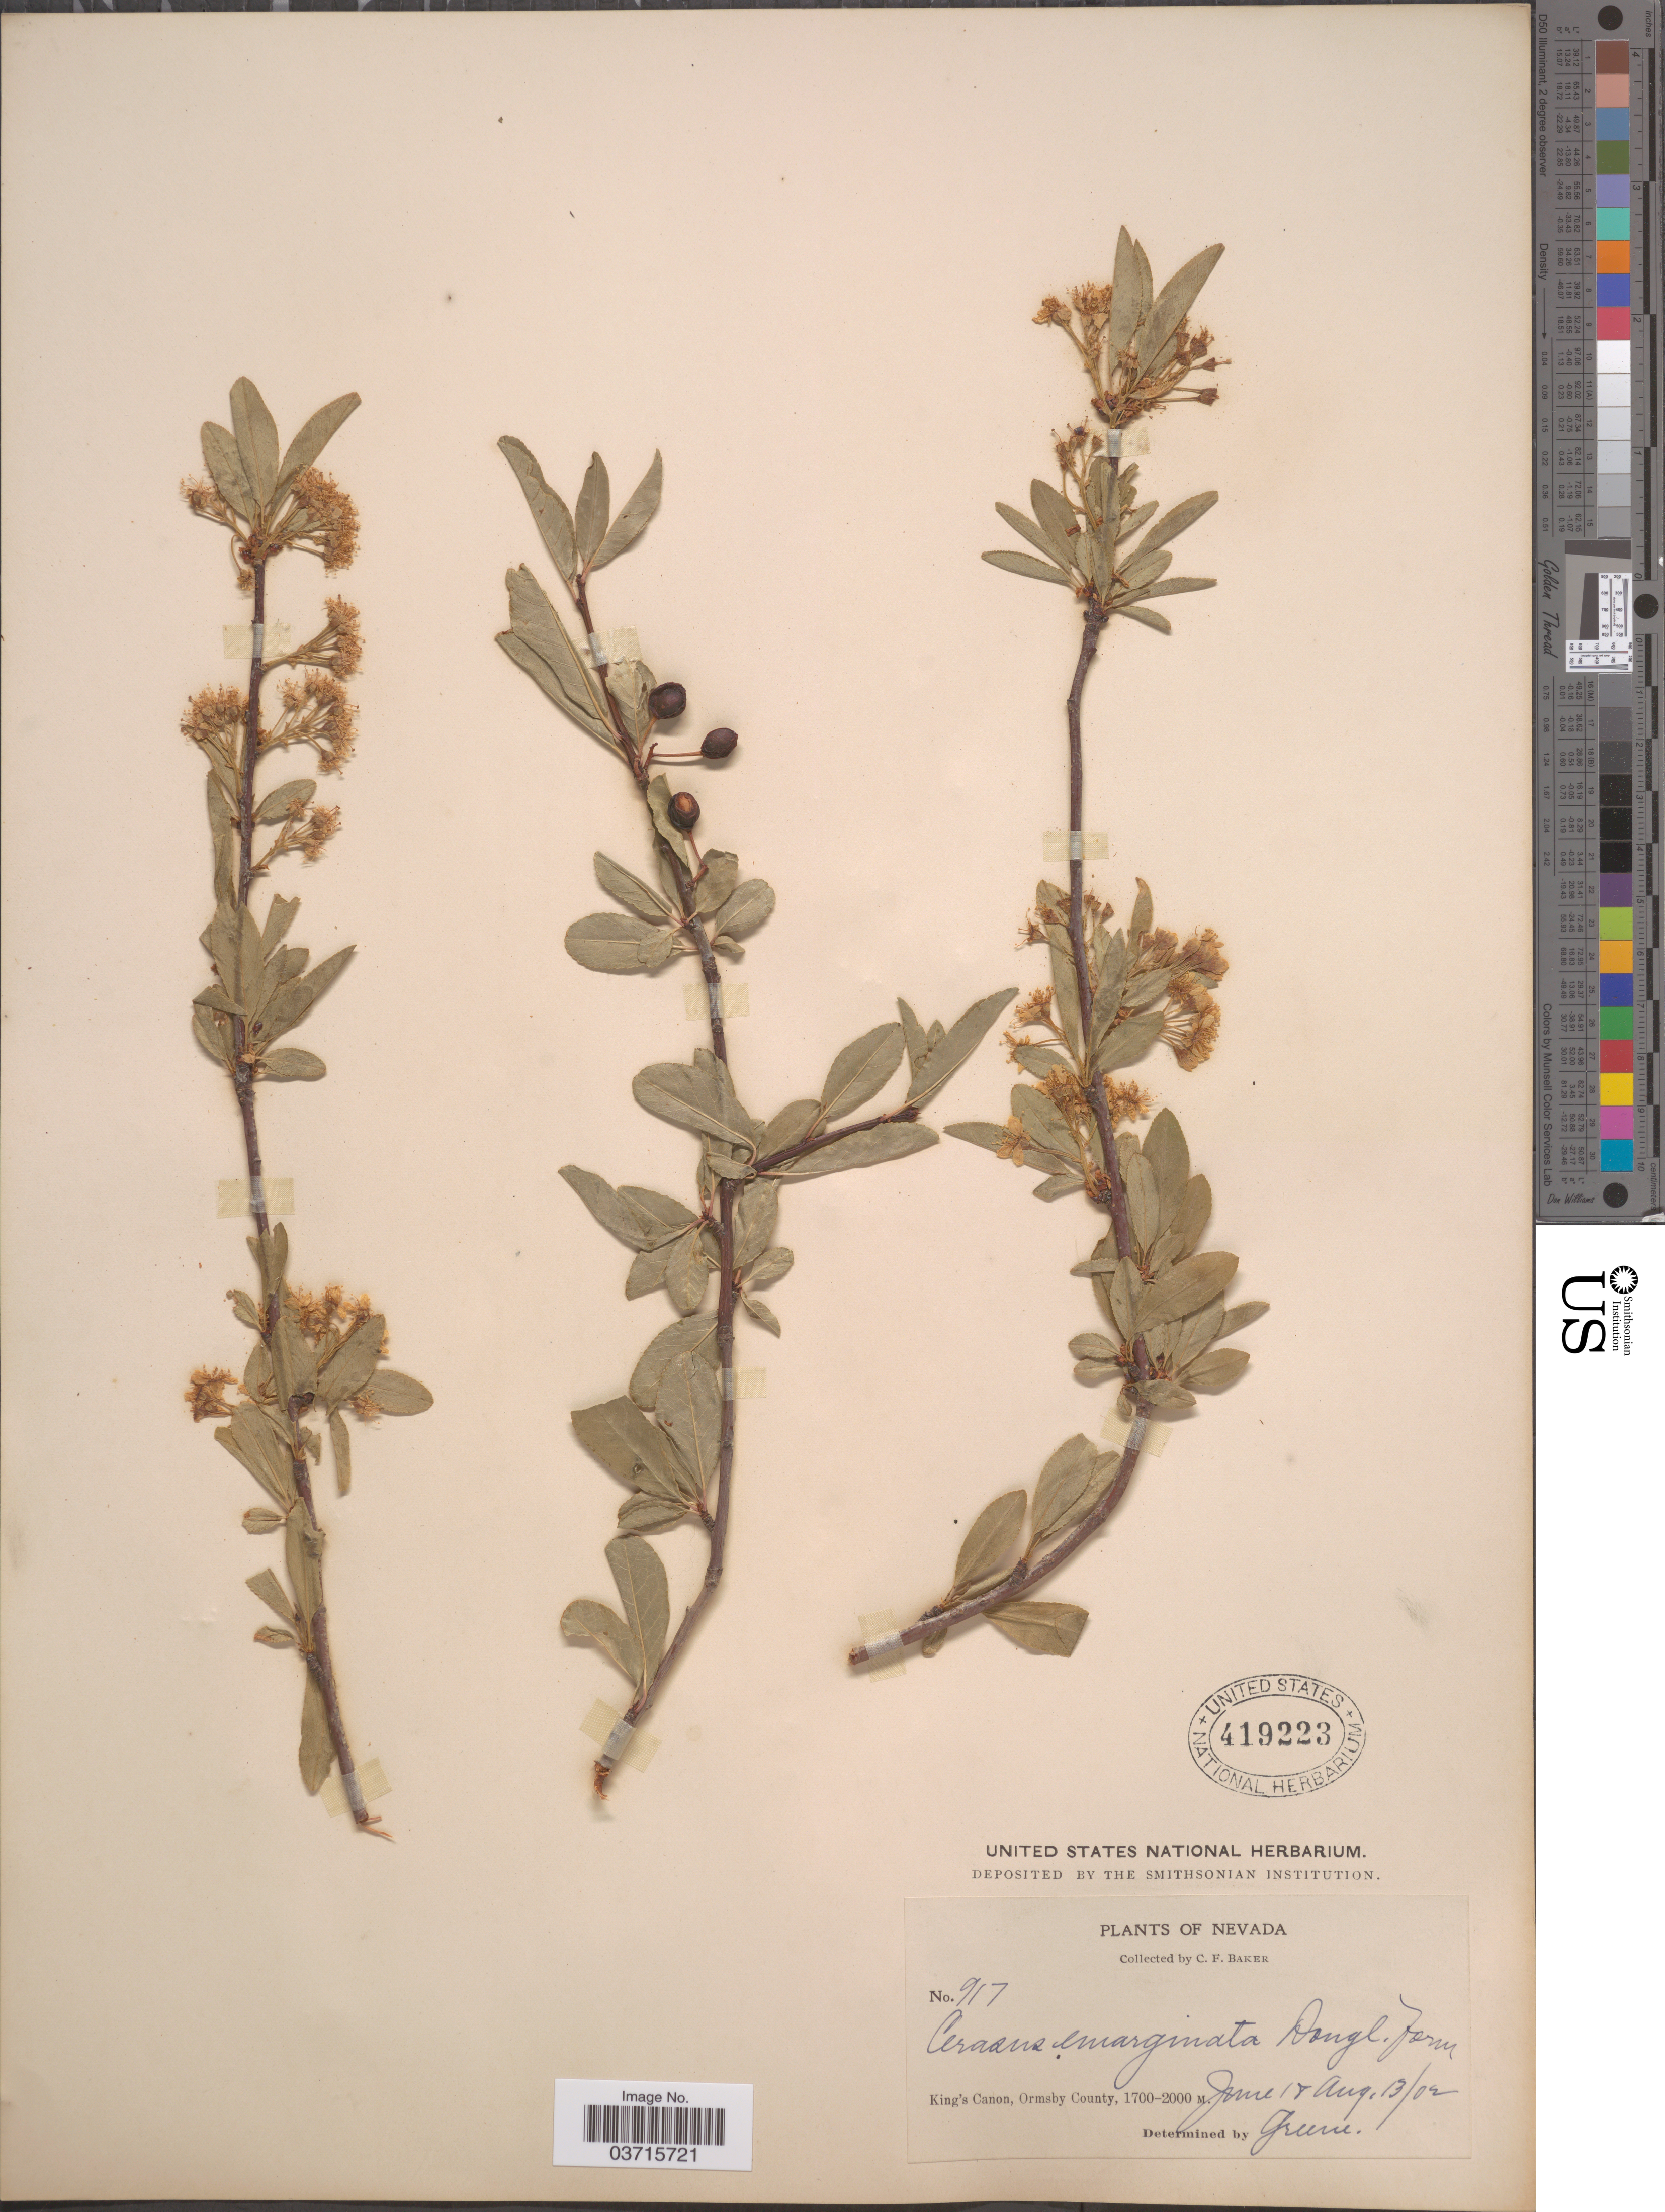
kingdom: Plantae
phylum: Tracheophyta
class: Magnoliopsida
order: Rosales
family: Rosaceae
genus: Prunus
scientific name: Prunus emarginata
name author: (Douglas ex Hook.) Eaton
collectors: C. F. Baker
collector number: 917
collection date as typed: Transcribed d/m/y: 1/6/2 to 13/8/2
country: United States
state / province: Nevada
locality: King's Canon, Ormsby County.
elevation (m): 1700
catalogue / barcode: US 419223